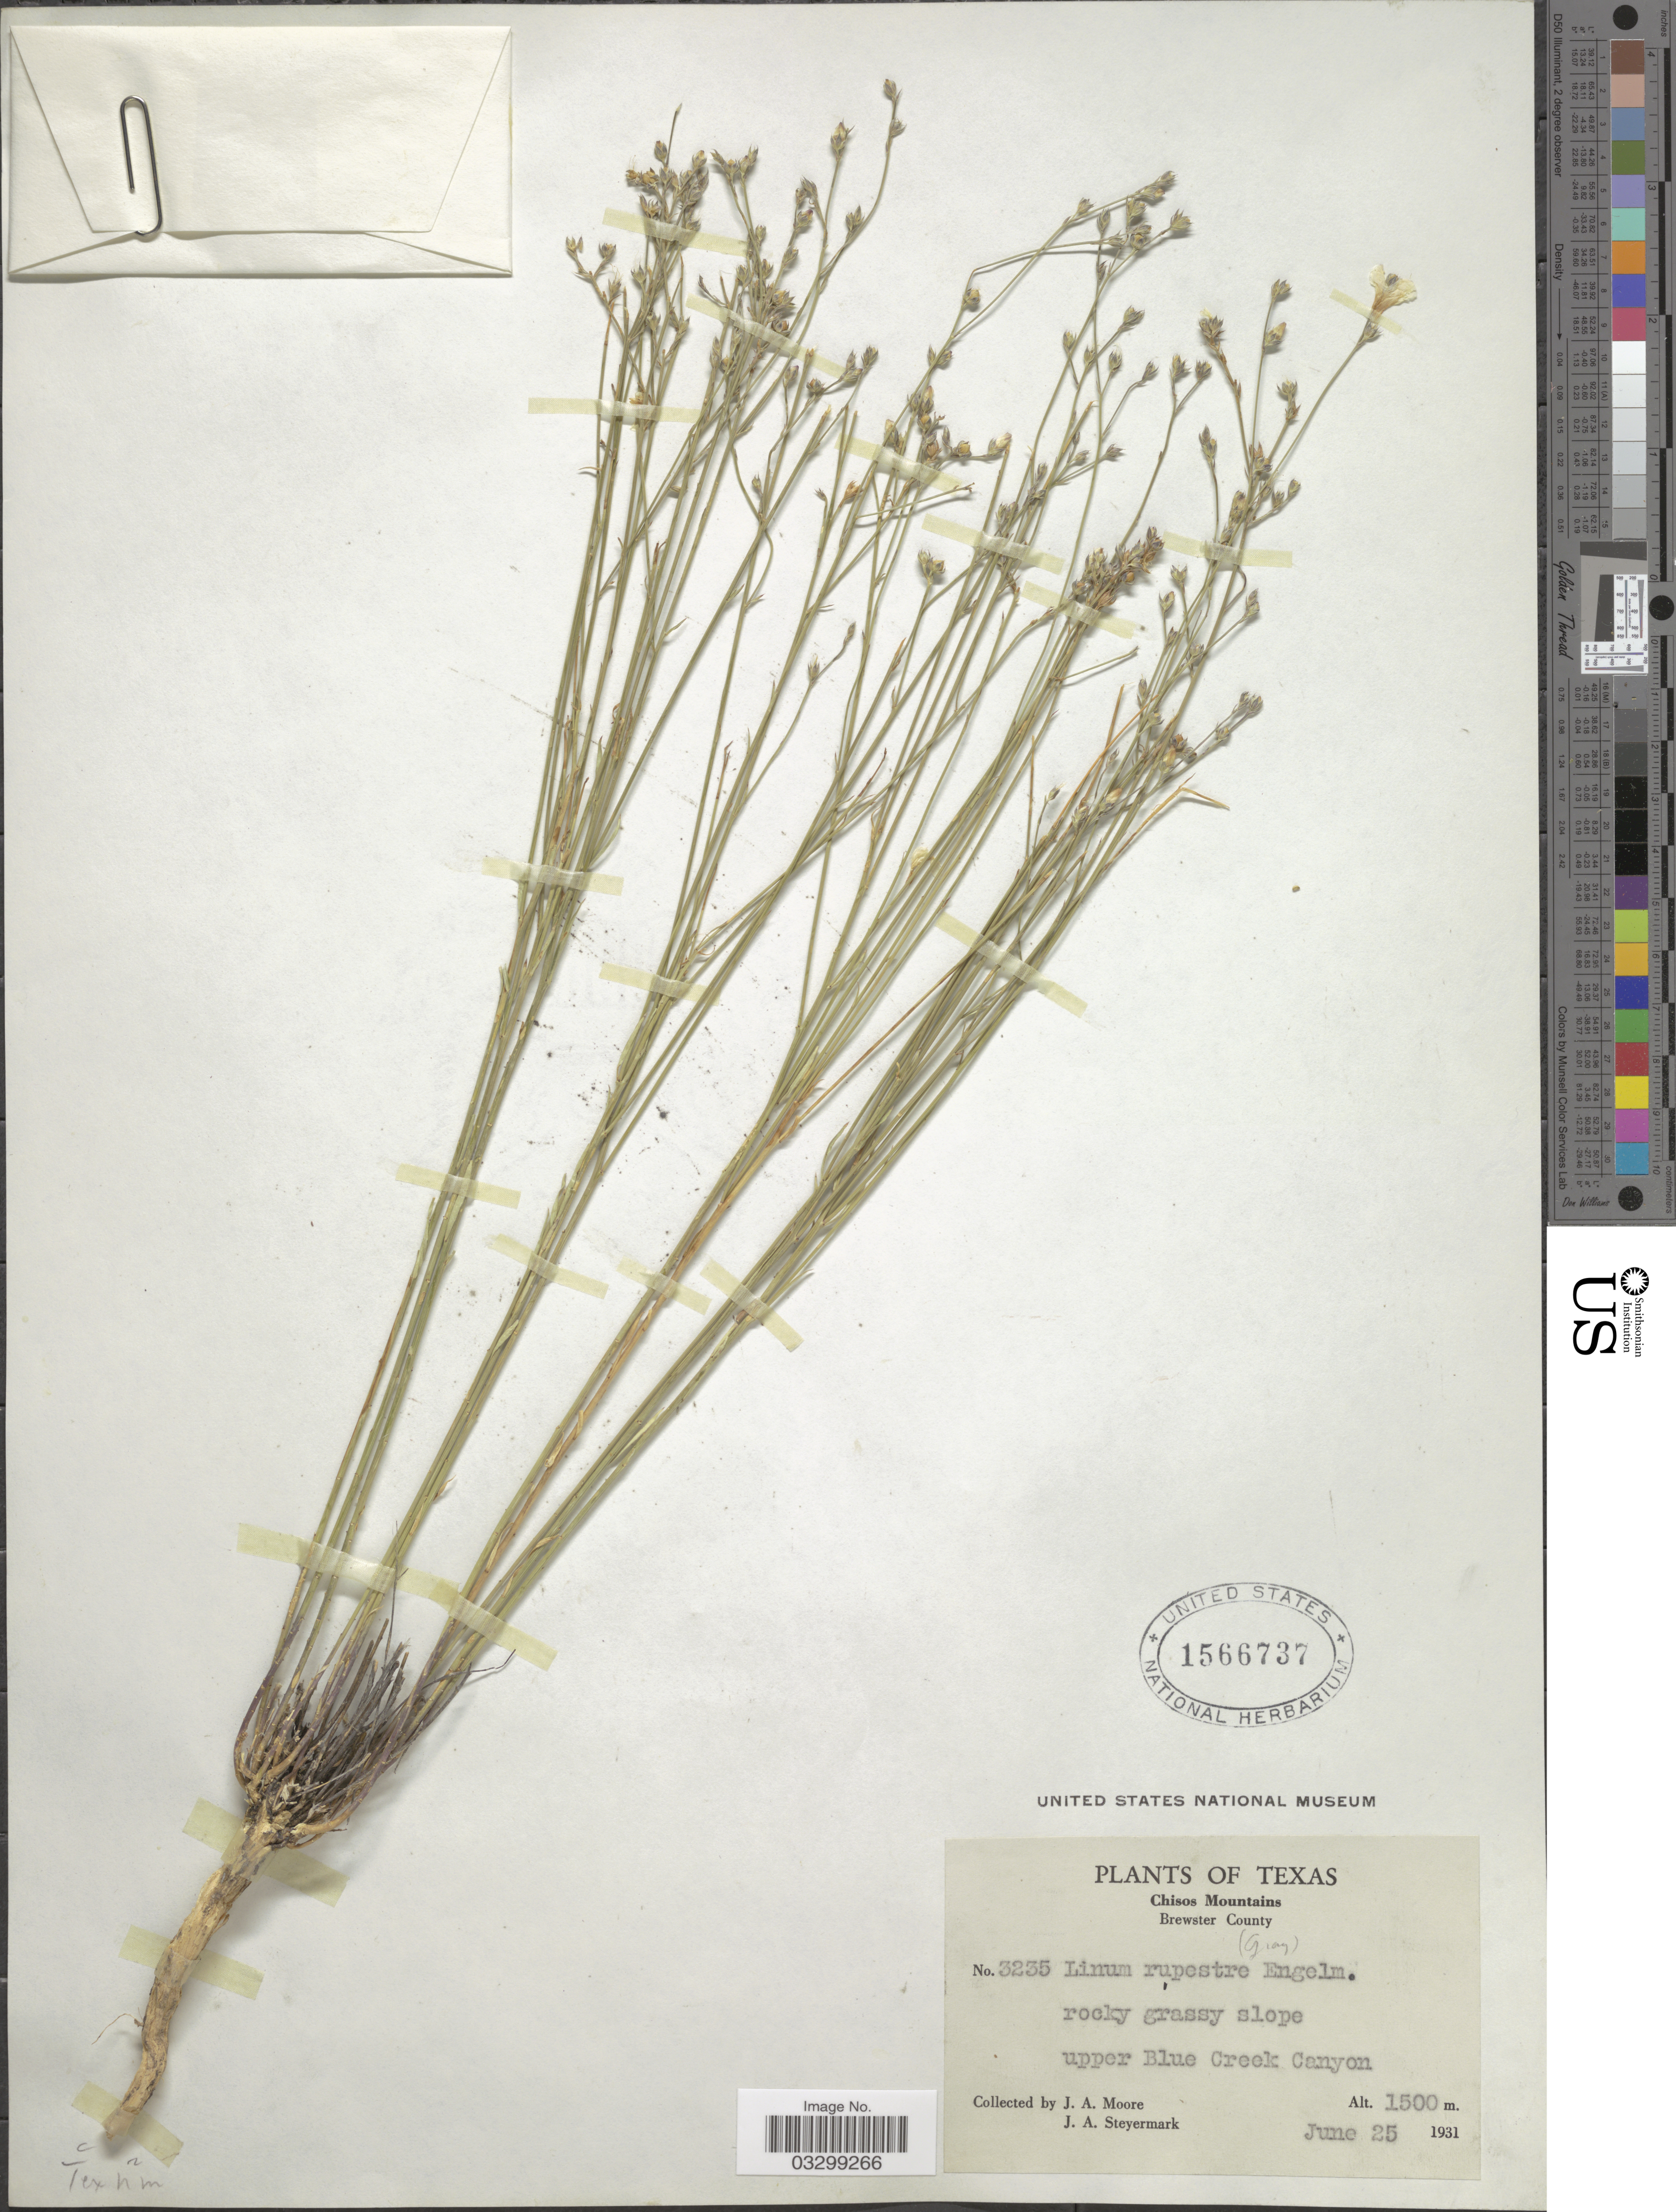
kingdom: Plantae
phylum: Tracheophyta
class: Magnoliopsida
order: Malpighiales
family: Linaceae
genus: Linum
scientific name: Linum rupestre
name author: Engelm.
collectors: J. A. Moore & J. Steyermark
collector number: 3235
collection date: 1931-06-25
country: United States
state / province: Texas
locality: Chisos Mountains, Brewster County. Upper Blue Creek Canyon.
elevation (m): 1500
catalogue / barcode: US 1566737